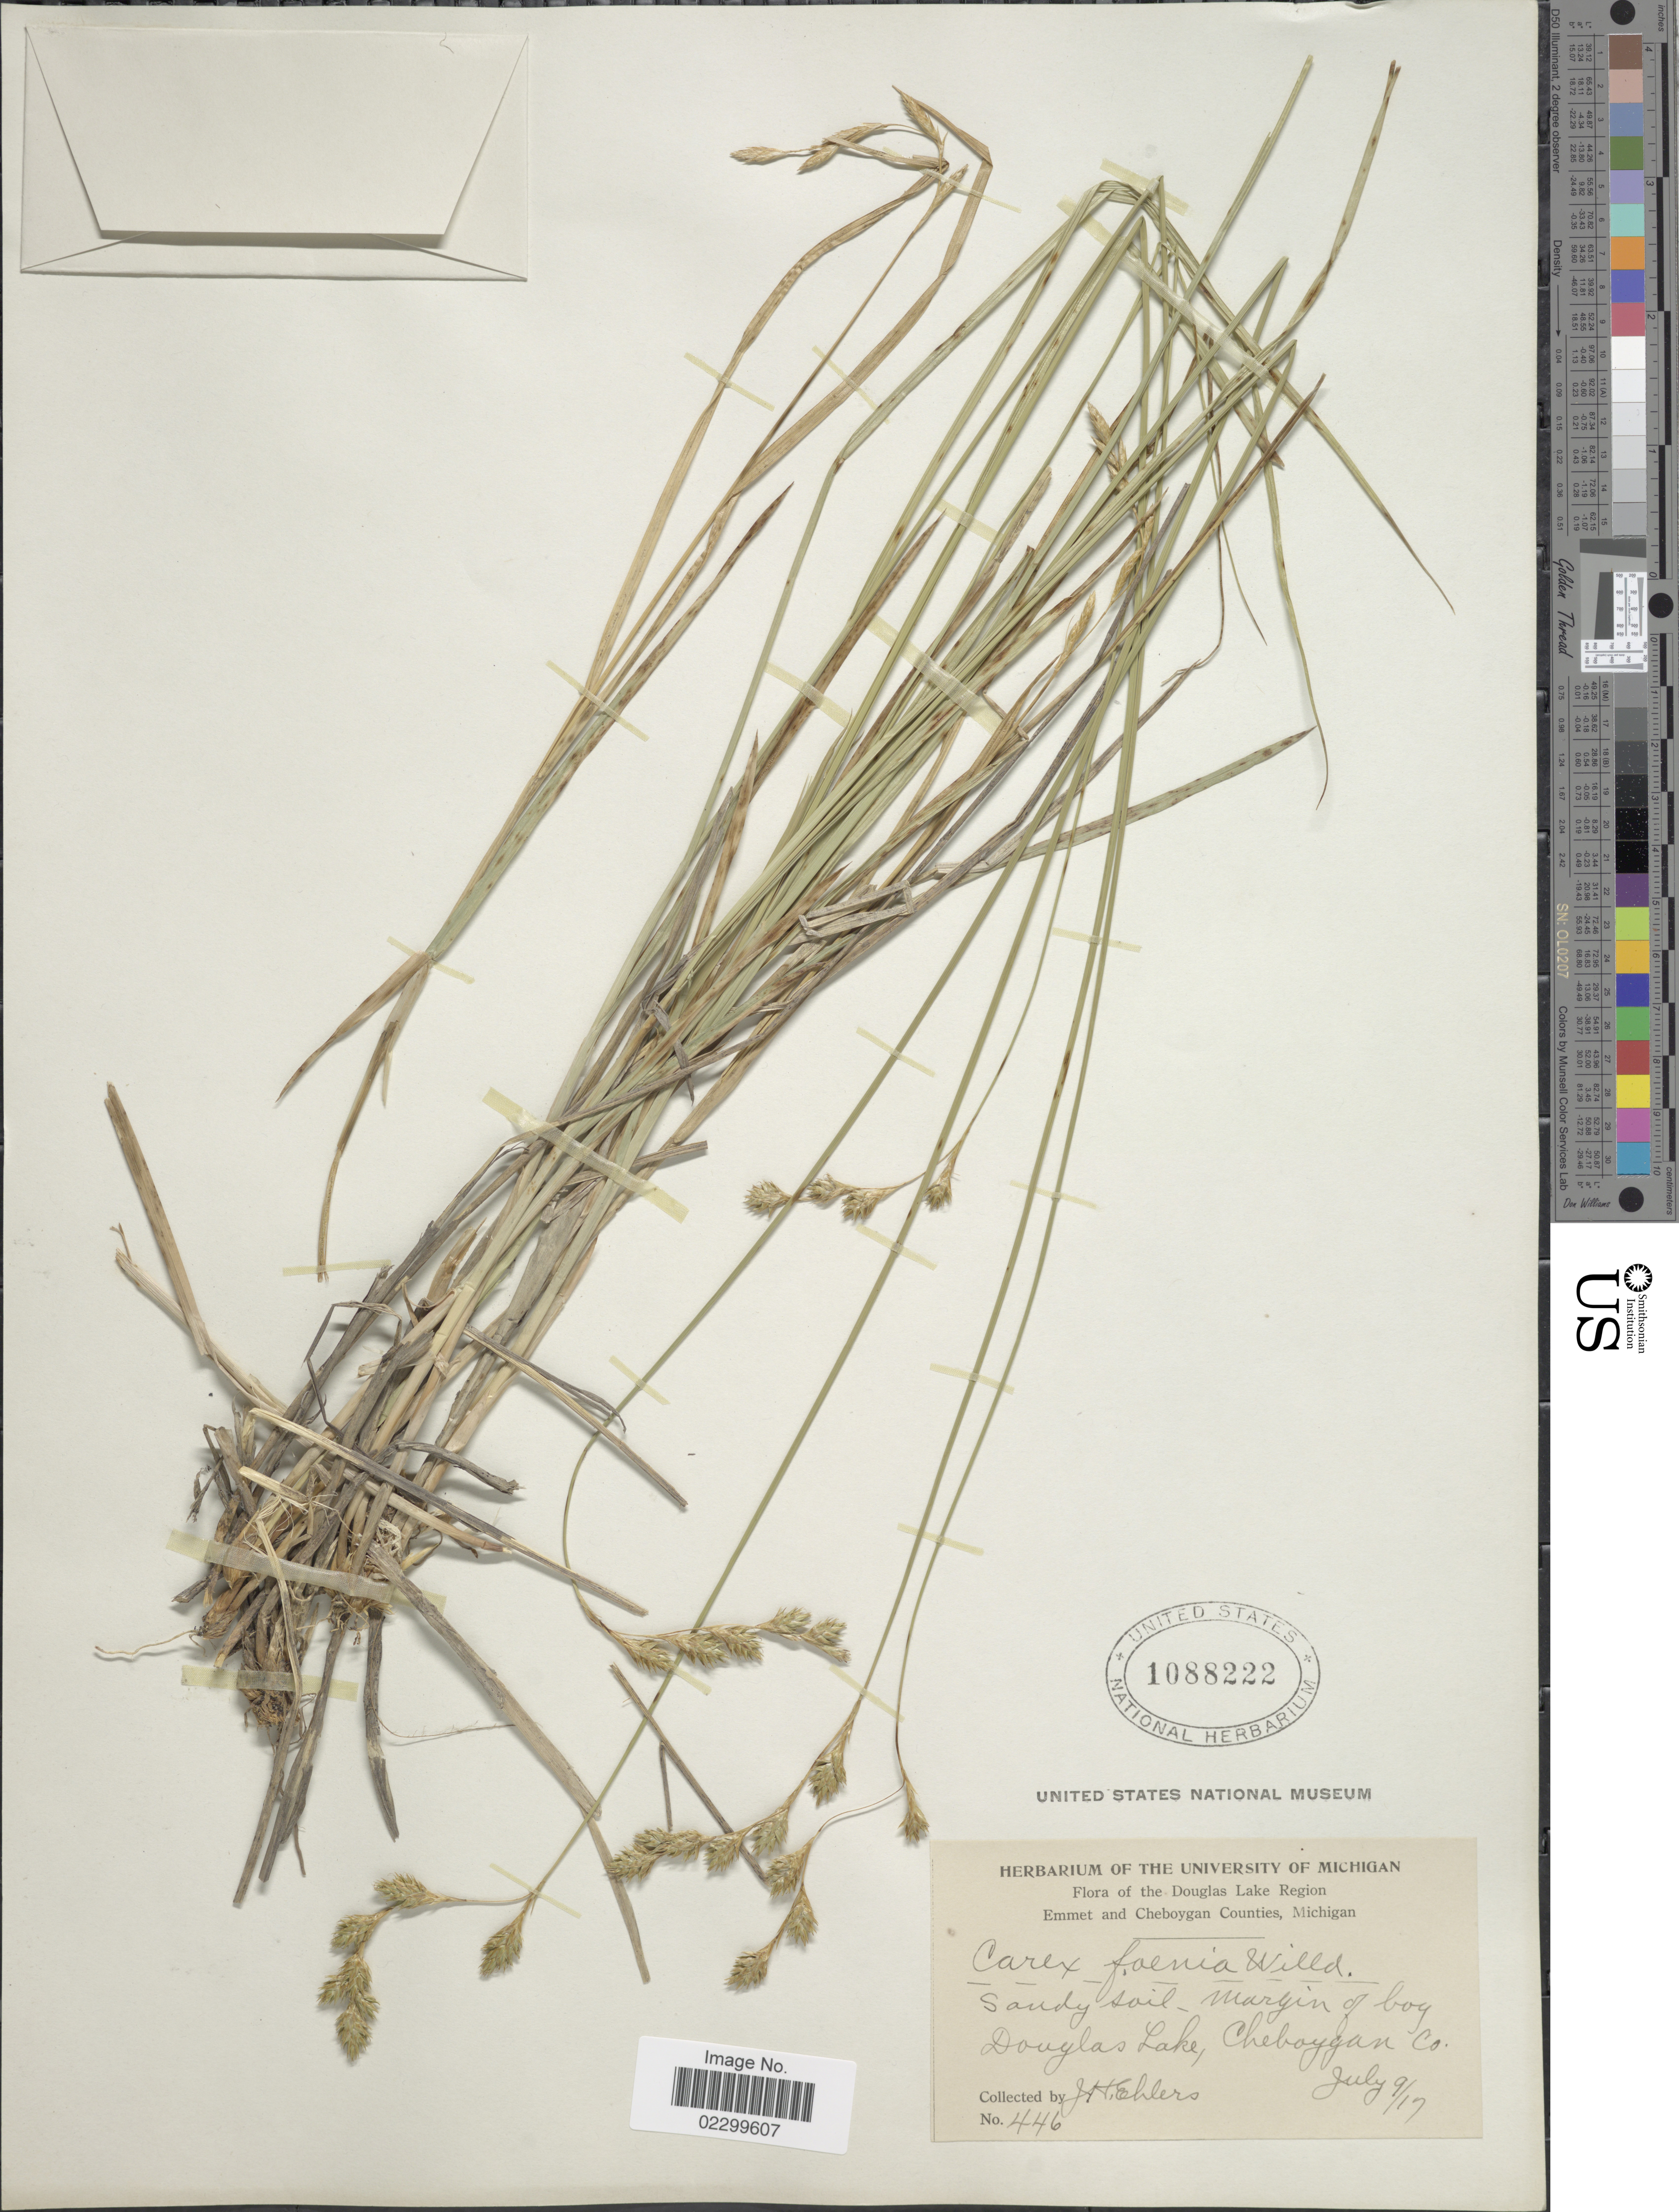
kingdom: Plantae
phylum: Tracheophyta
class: Liliopsida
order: Poales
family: Cyperaceae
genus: Carex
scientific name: Carex foenea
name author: Willd.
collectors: J. Echlers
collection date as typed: Transcribed d/m/y: 9/7/17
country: United States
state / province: Michigan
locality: The Douglas Lake Region, sandy soil, Margin of bog Douglas Lake, Cheboygan Co.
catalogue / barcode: US 1088222